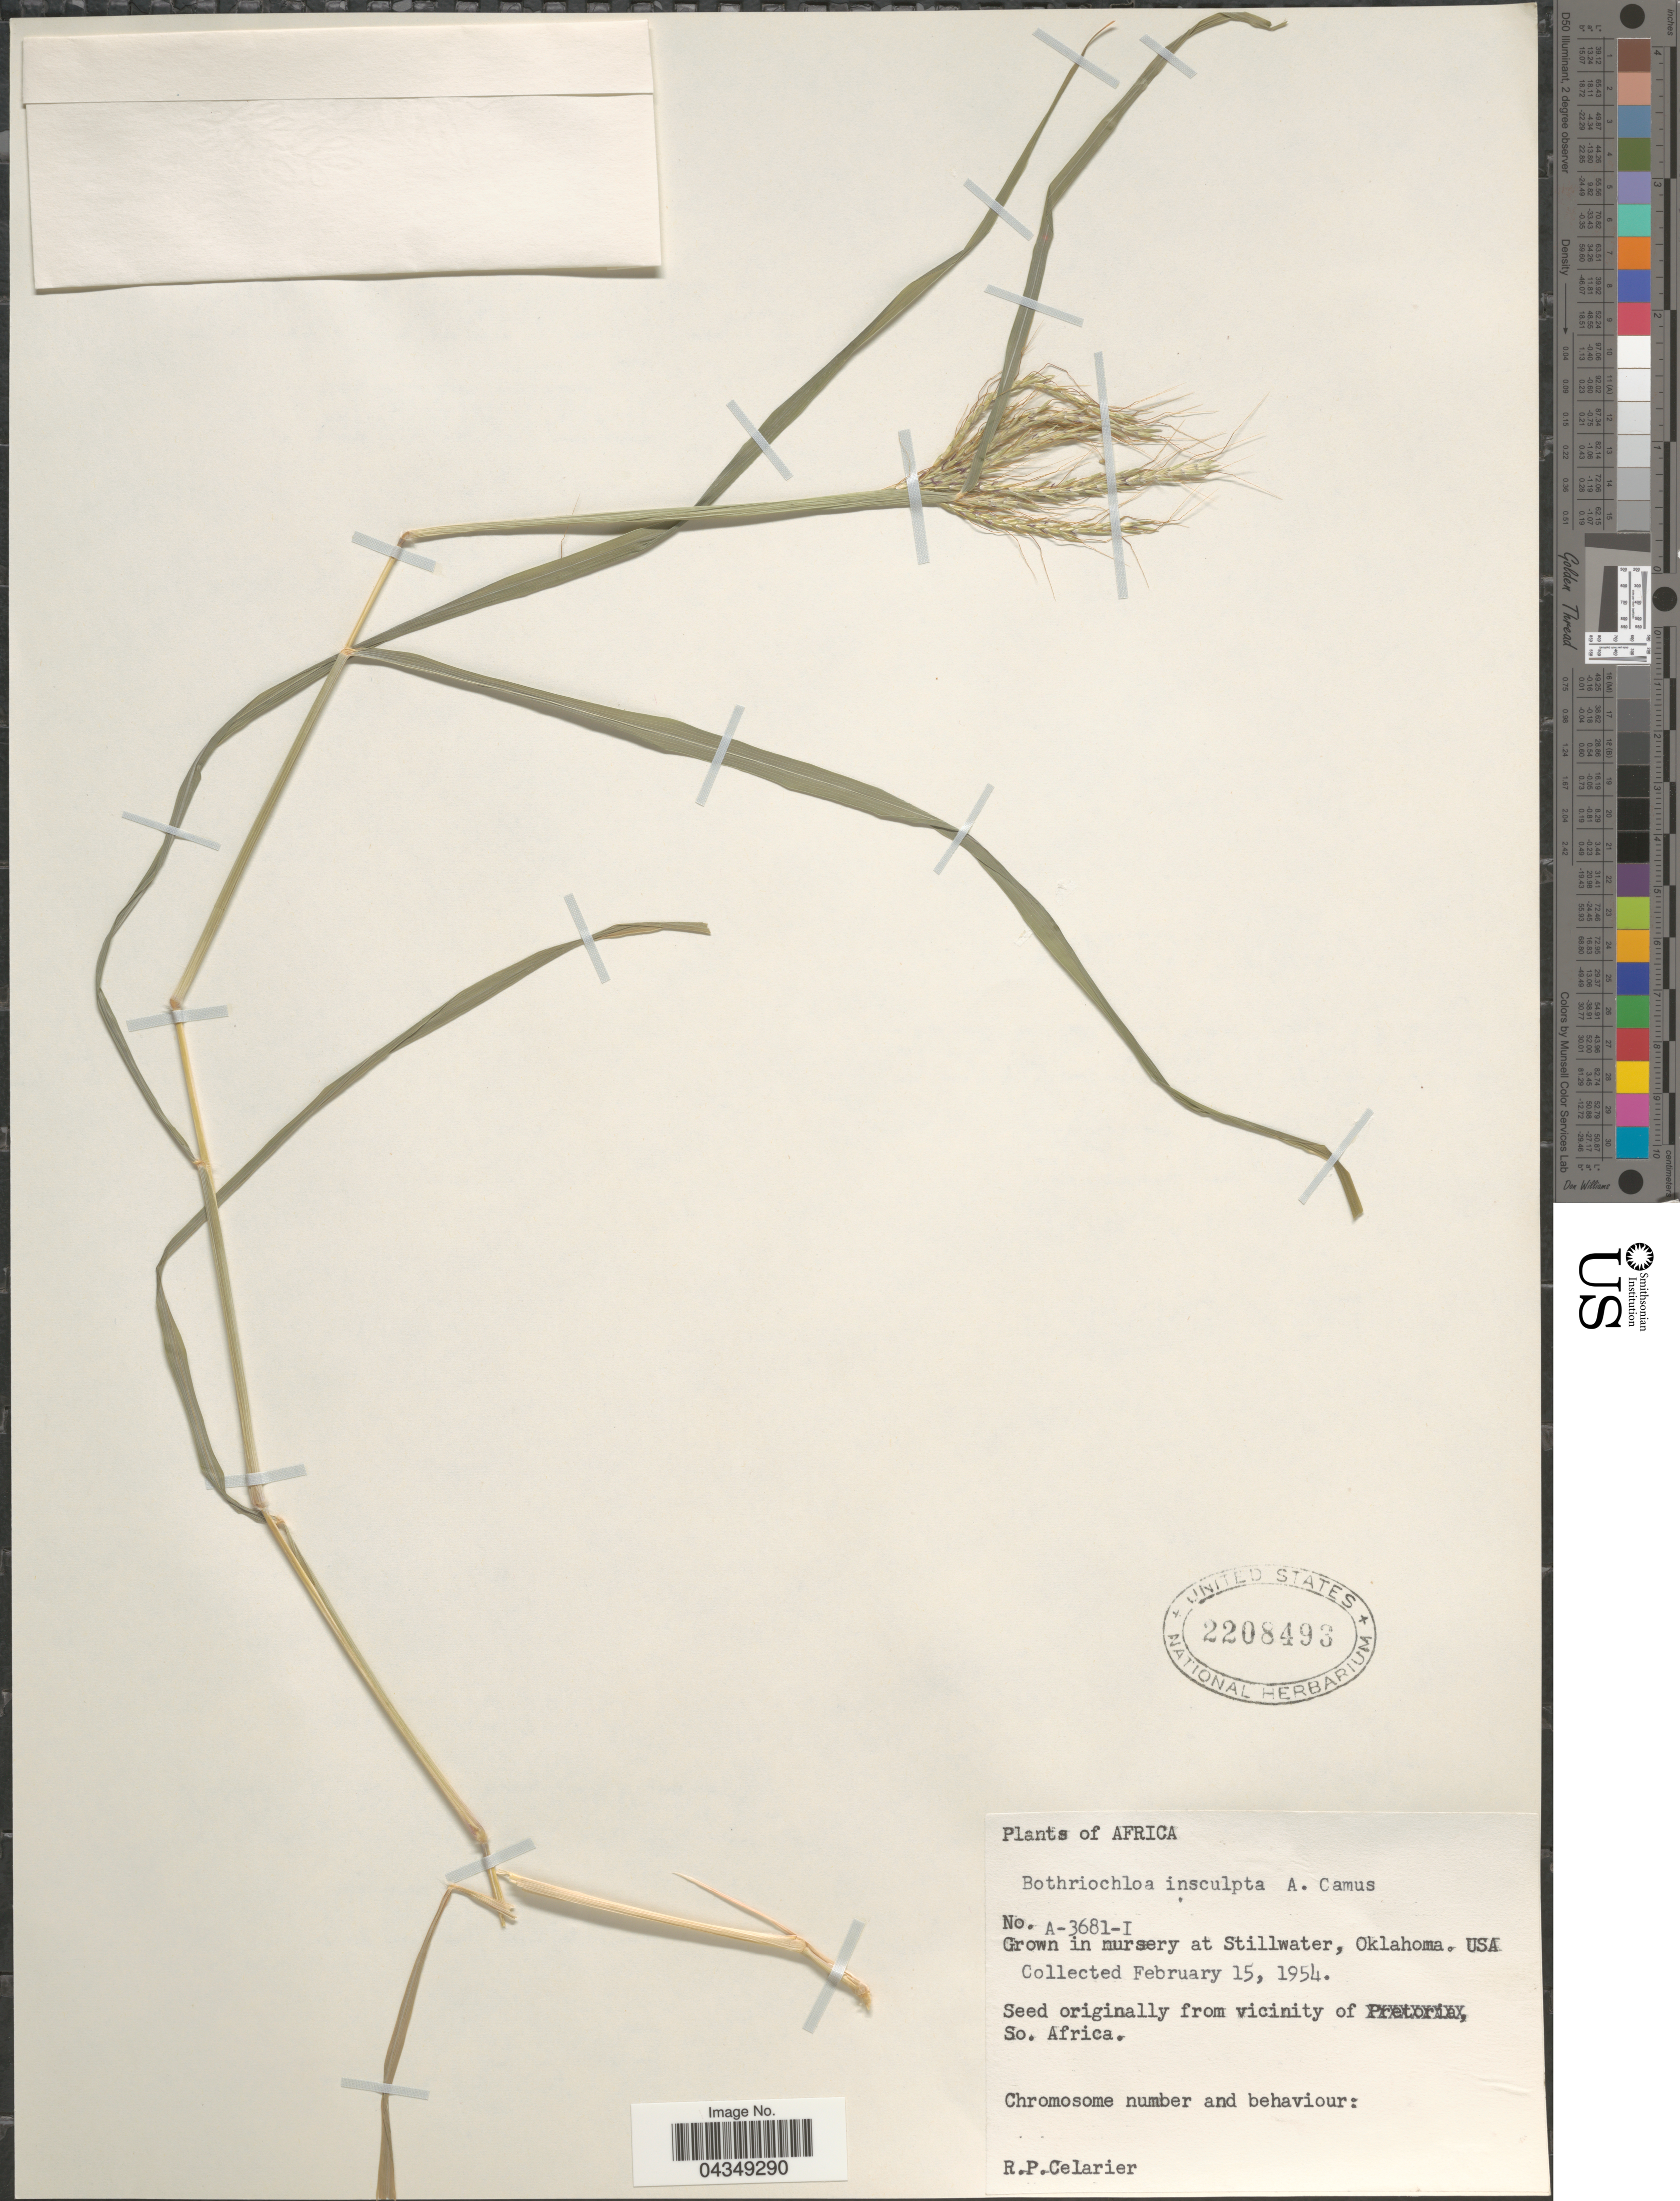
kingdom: Plantae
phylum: Tracheophyta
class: Liliopsida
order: Poales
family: Poaceae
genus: Bothriochloa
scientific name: Bothriochloa insculpta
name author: (Hochst. ex A. Rich.) A. Camus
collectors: R. Celarier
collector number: A-3681-I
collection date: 1954-02-15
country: United States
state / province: Oklahoma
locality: Grown in nursery at Stillwater.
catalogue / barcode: US 2208493